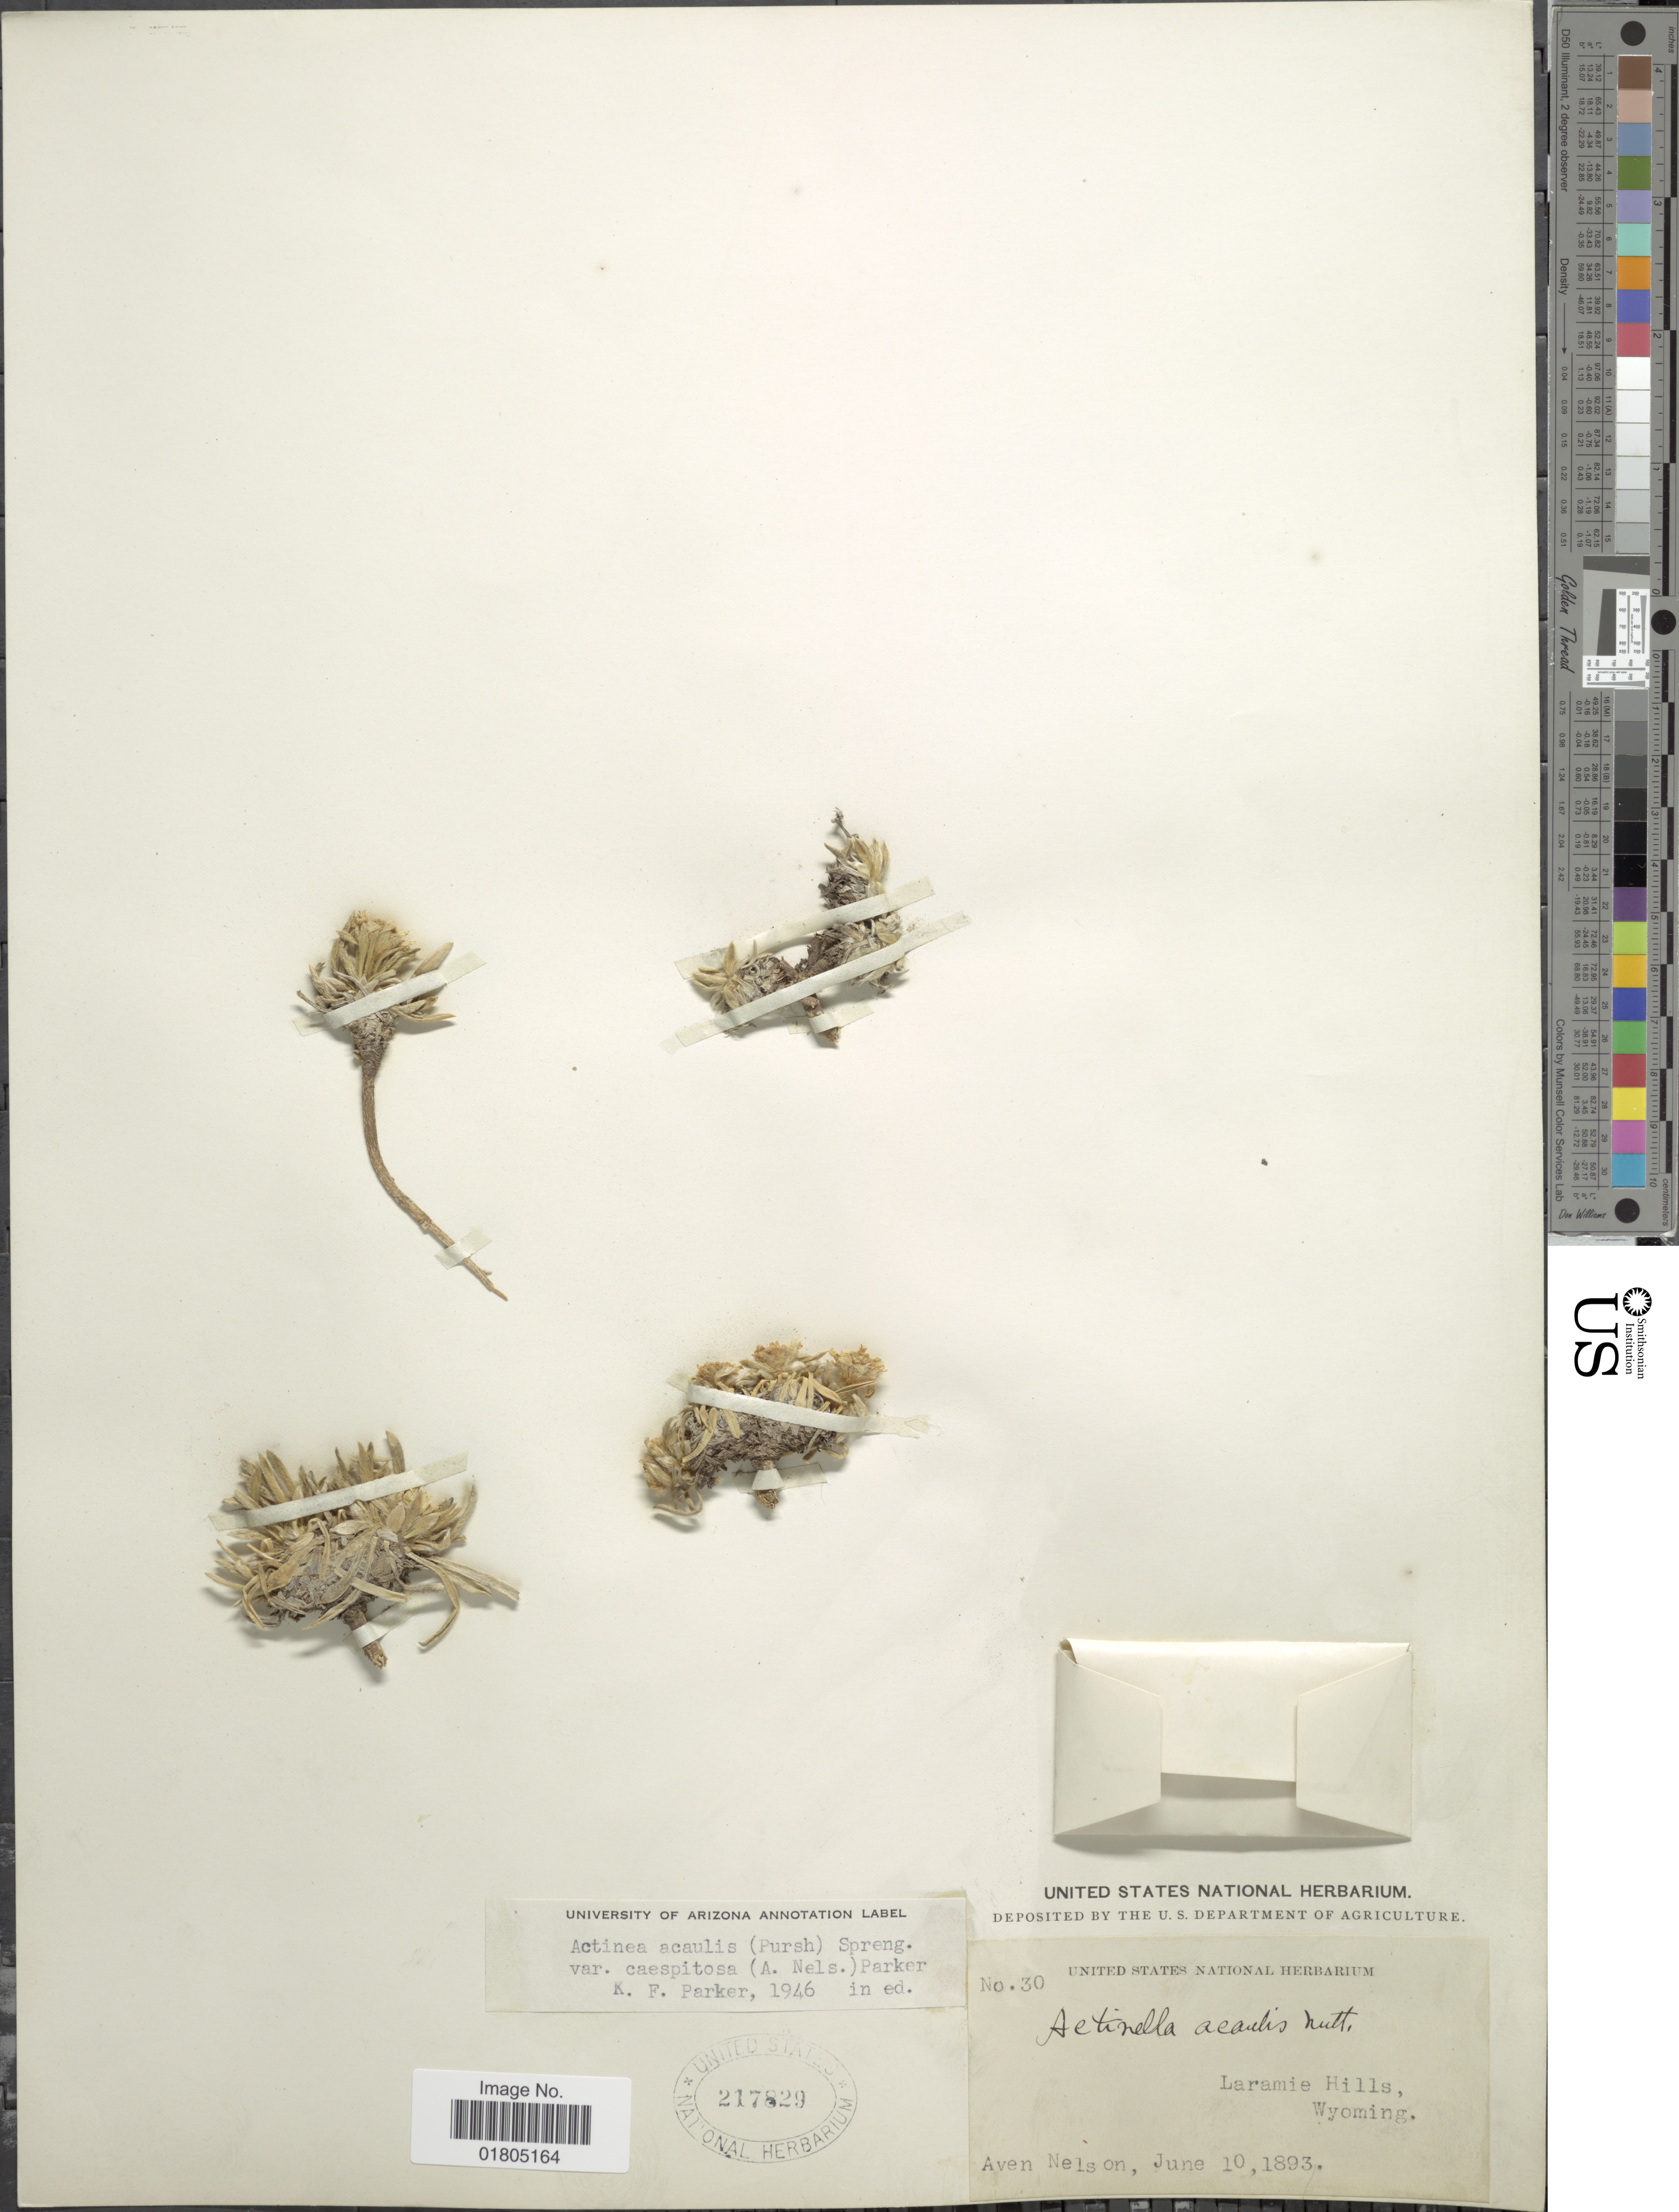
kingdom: Plantae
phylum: Tracheophyta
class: Magnoliopsida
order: Asterales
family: Asteraceae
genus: Actinea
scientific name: Actinea acaulis var. caespitosa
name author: (A. Nelson) K.F. Parker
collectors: A. Nelson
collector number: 30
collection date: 1893-06-10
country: United States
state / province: Wyoming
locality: Laramie Hills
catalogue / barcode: US 217829